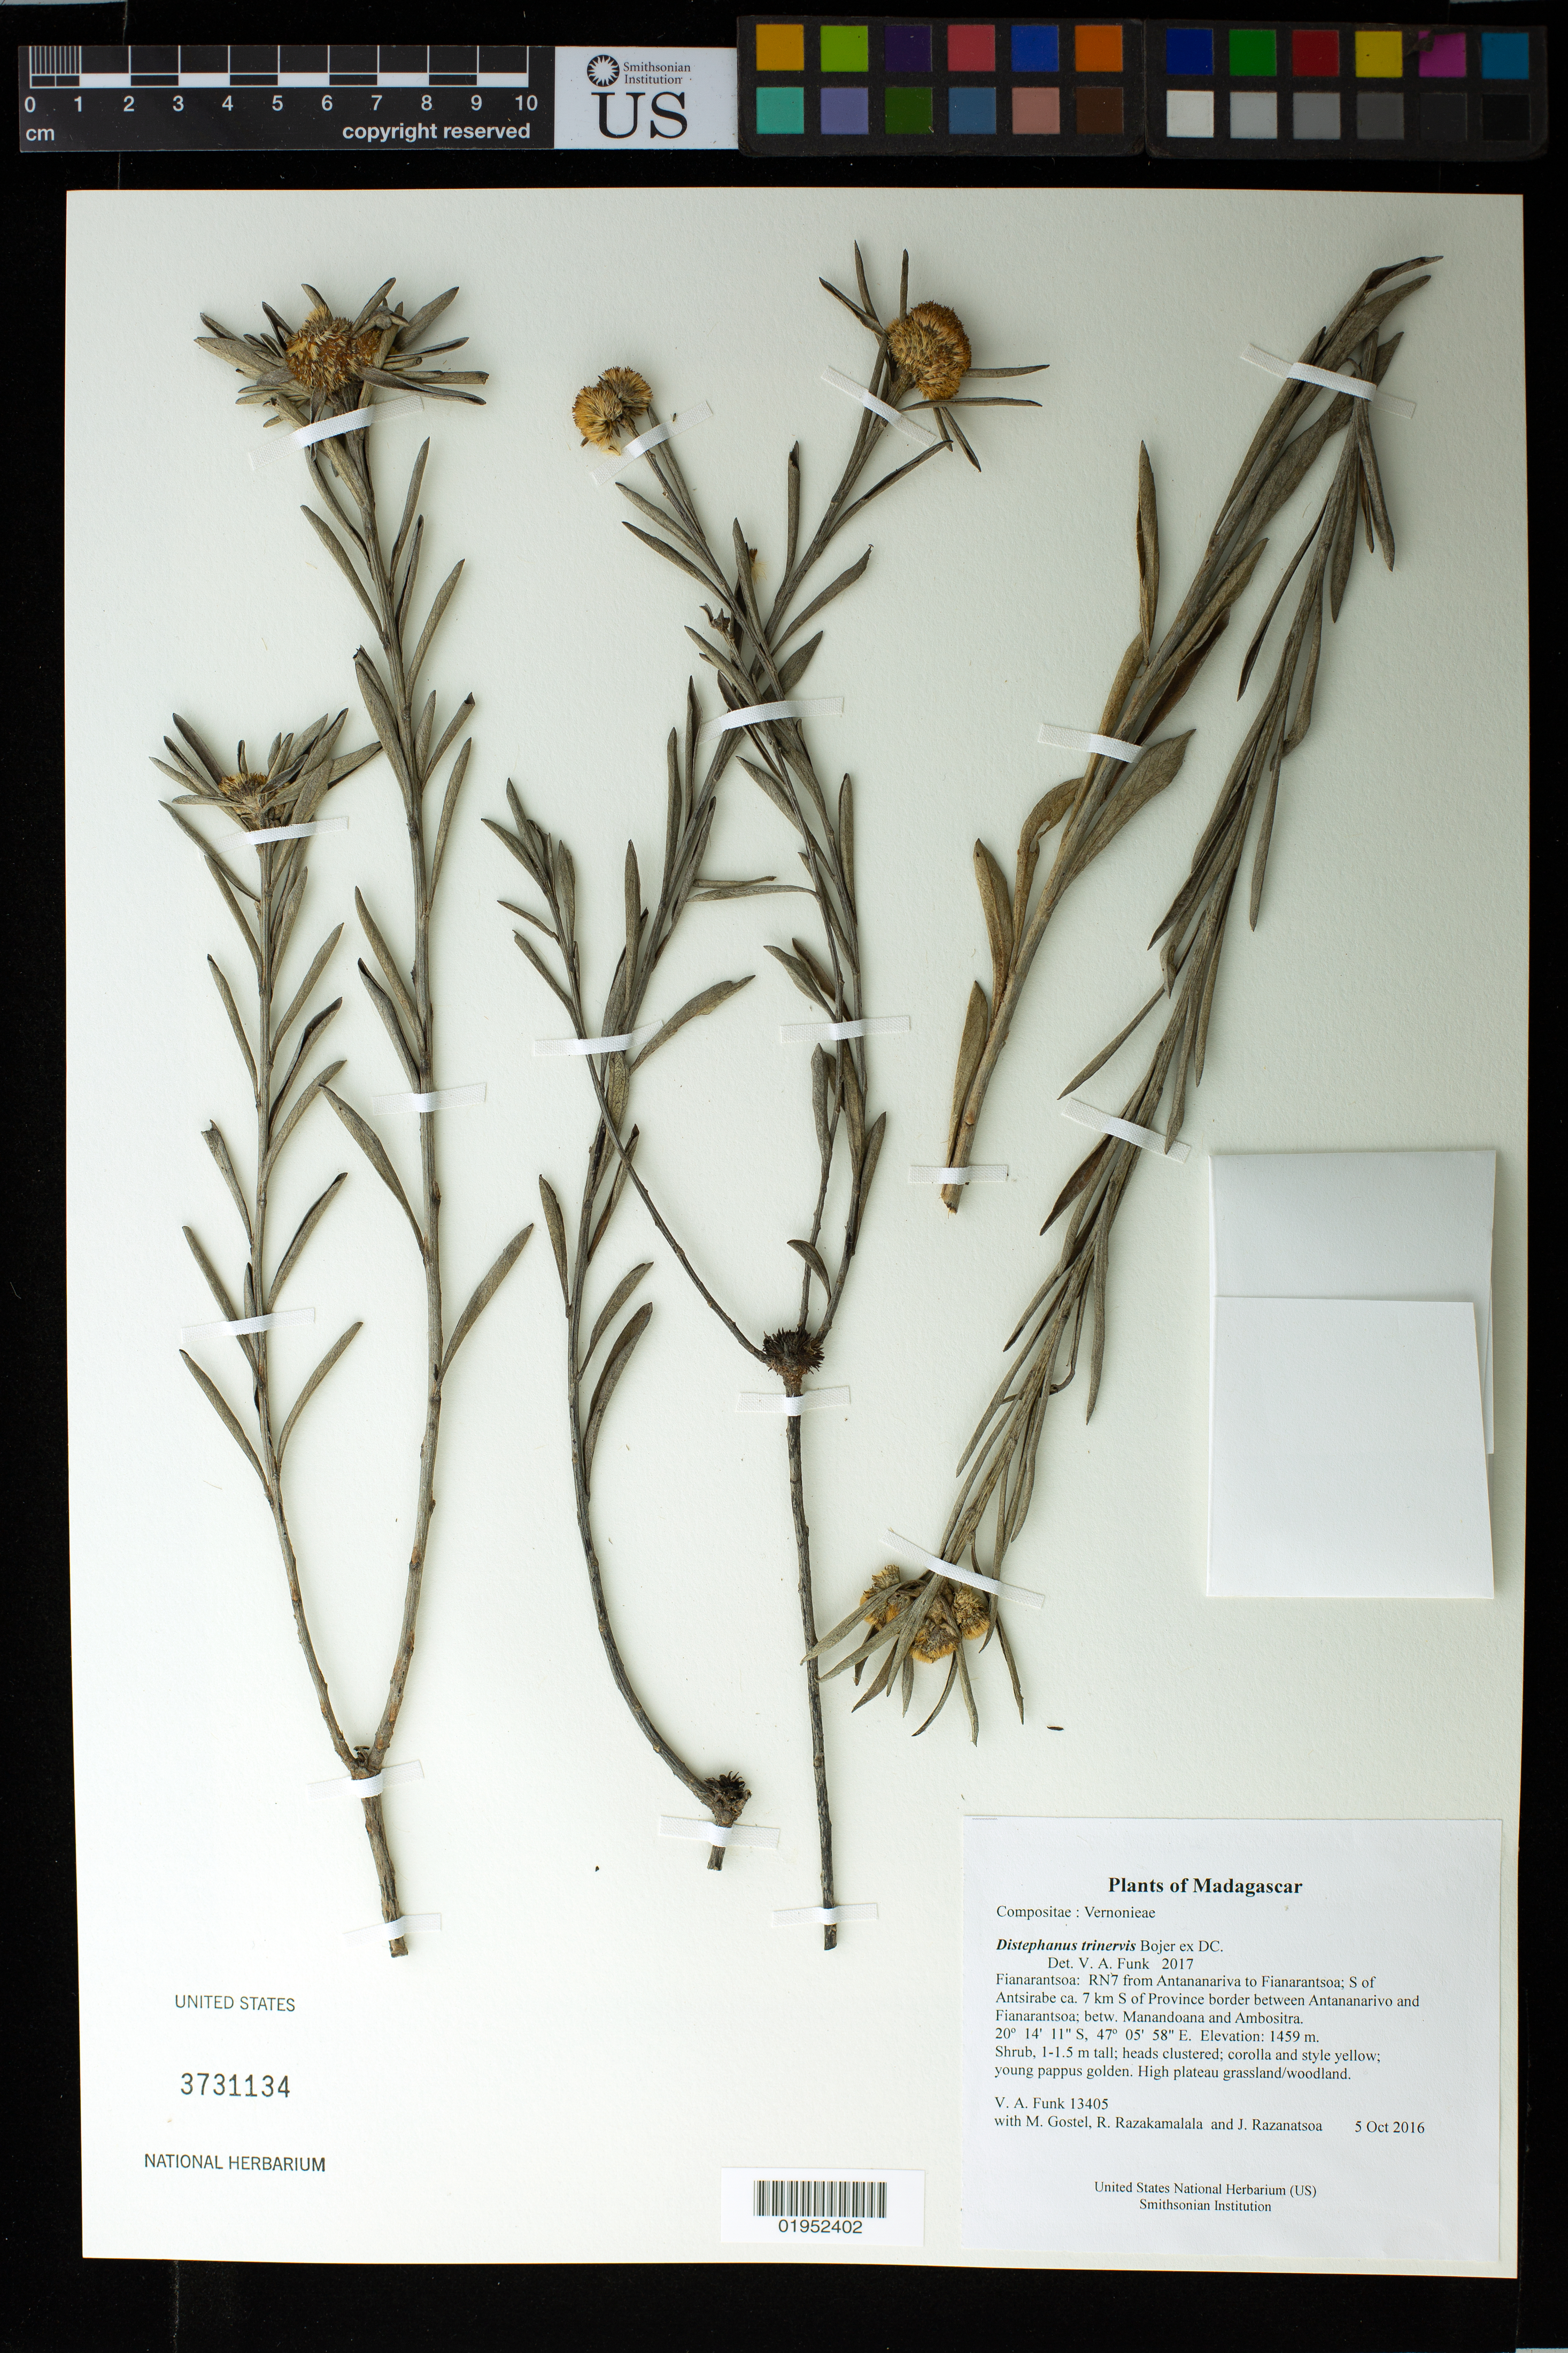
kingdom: Plantae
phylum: Tracheophyta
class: Magnoliopsida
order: Asterales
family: Asteraceae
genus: Distephanus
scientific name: Distephanus trinervis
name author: Bojer ex DC.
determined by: Funk, Vicki A., (BOT), Smithsonian Institution - National Museum of Natural History (UNITED STATES)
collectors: M. R. Gostel, R. Razakamalala & J. Razanatsoa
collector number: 13405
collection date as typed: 5 Oct 2016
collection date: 2016-10-05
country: Madagascar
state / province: Haute Matsiatra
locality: RN7 from Antananariva to Fianarantsoa; S of Antsirabe ca. 7 km S of Province border between Antananarivo and Fianarantsoa; betw. Manandoana and Ambositra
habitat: High plateau grassland/woodland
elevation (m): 1459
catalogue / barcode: US 3731134